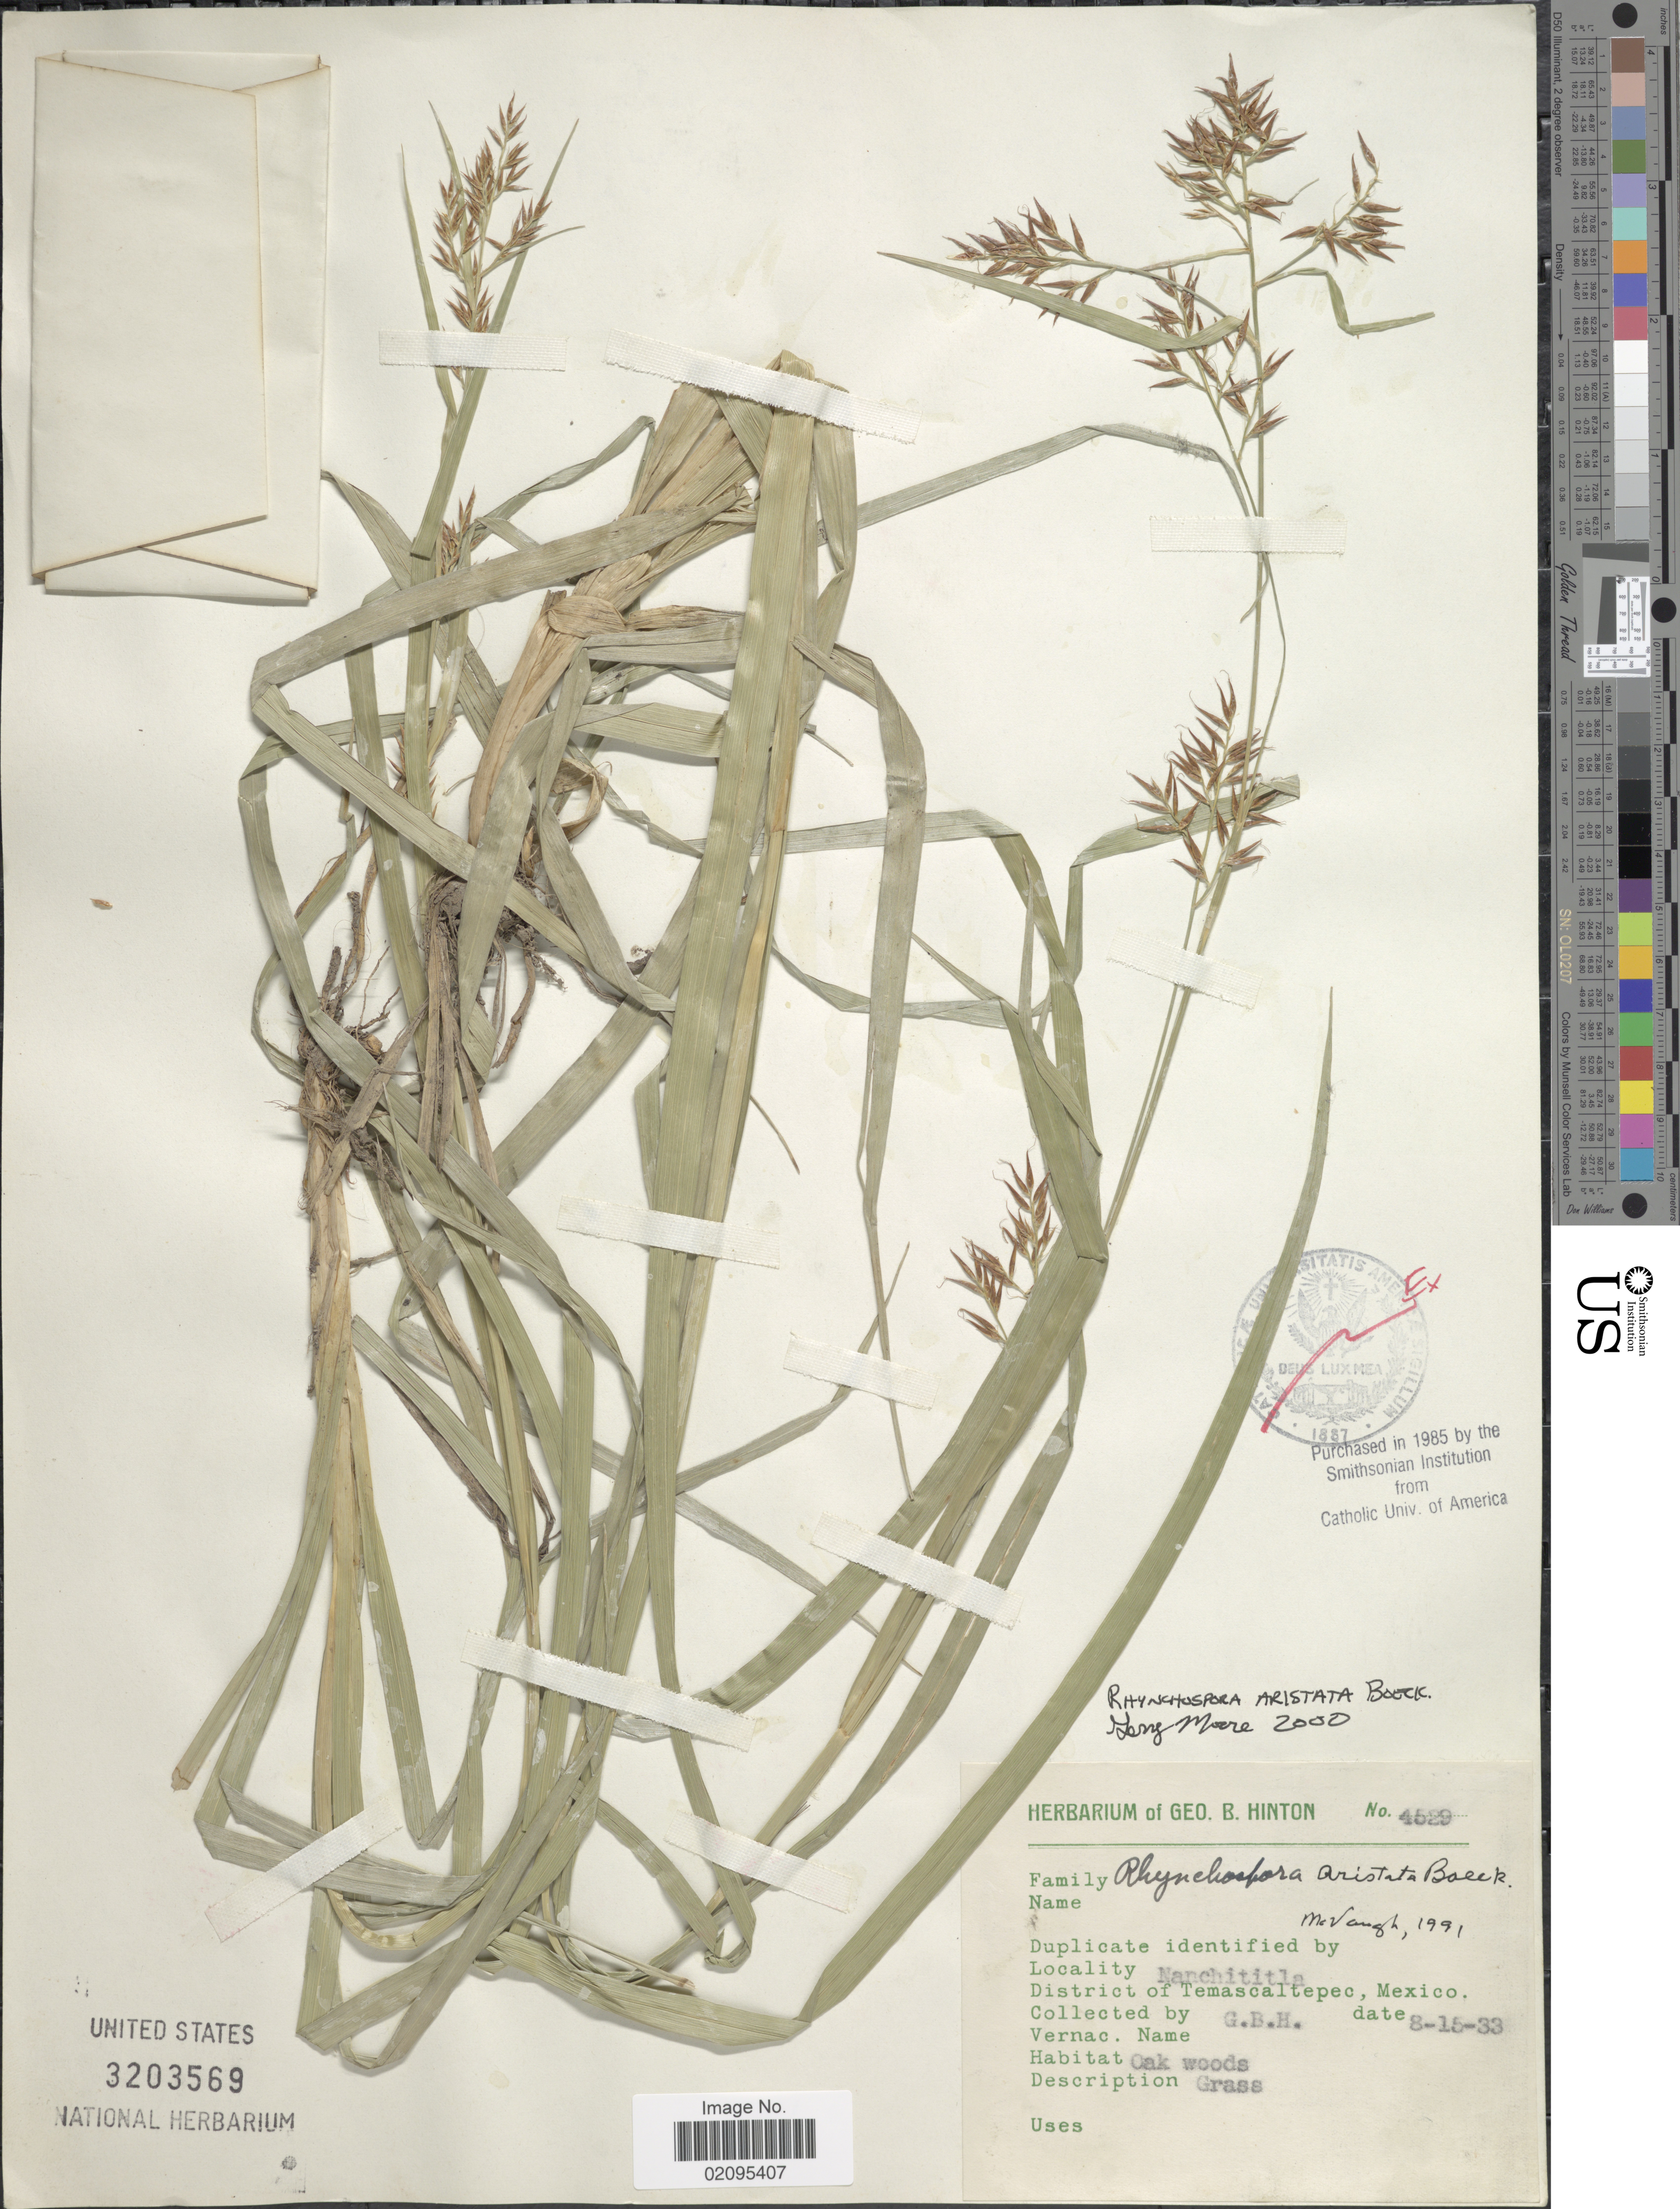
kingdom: Plantae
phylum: Tracheophyta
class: Liliopsida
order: Poales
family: Cyperaceae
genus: Rhynchospora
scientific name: Rhynchospora aristata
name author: Boeckeler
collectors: G. B. Hinton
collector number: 4529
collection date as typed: Transcribed d/m/y: 15/8/33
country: Mexico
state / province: México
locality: Nanchititla; District ofTemascaltepec.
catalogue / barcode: US 3203569